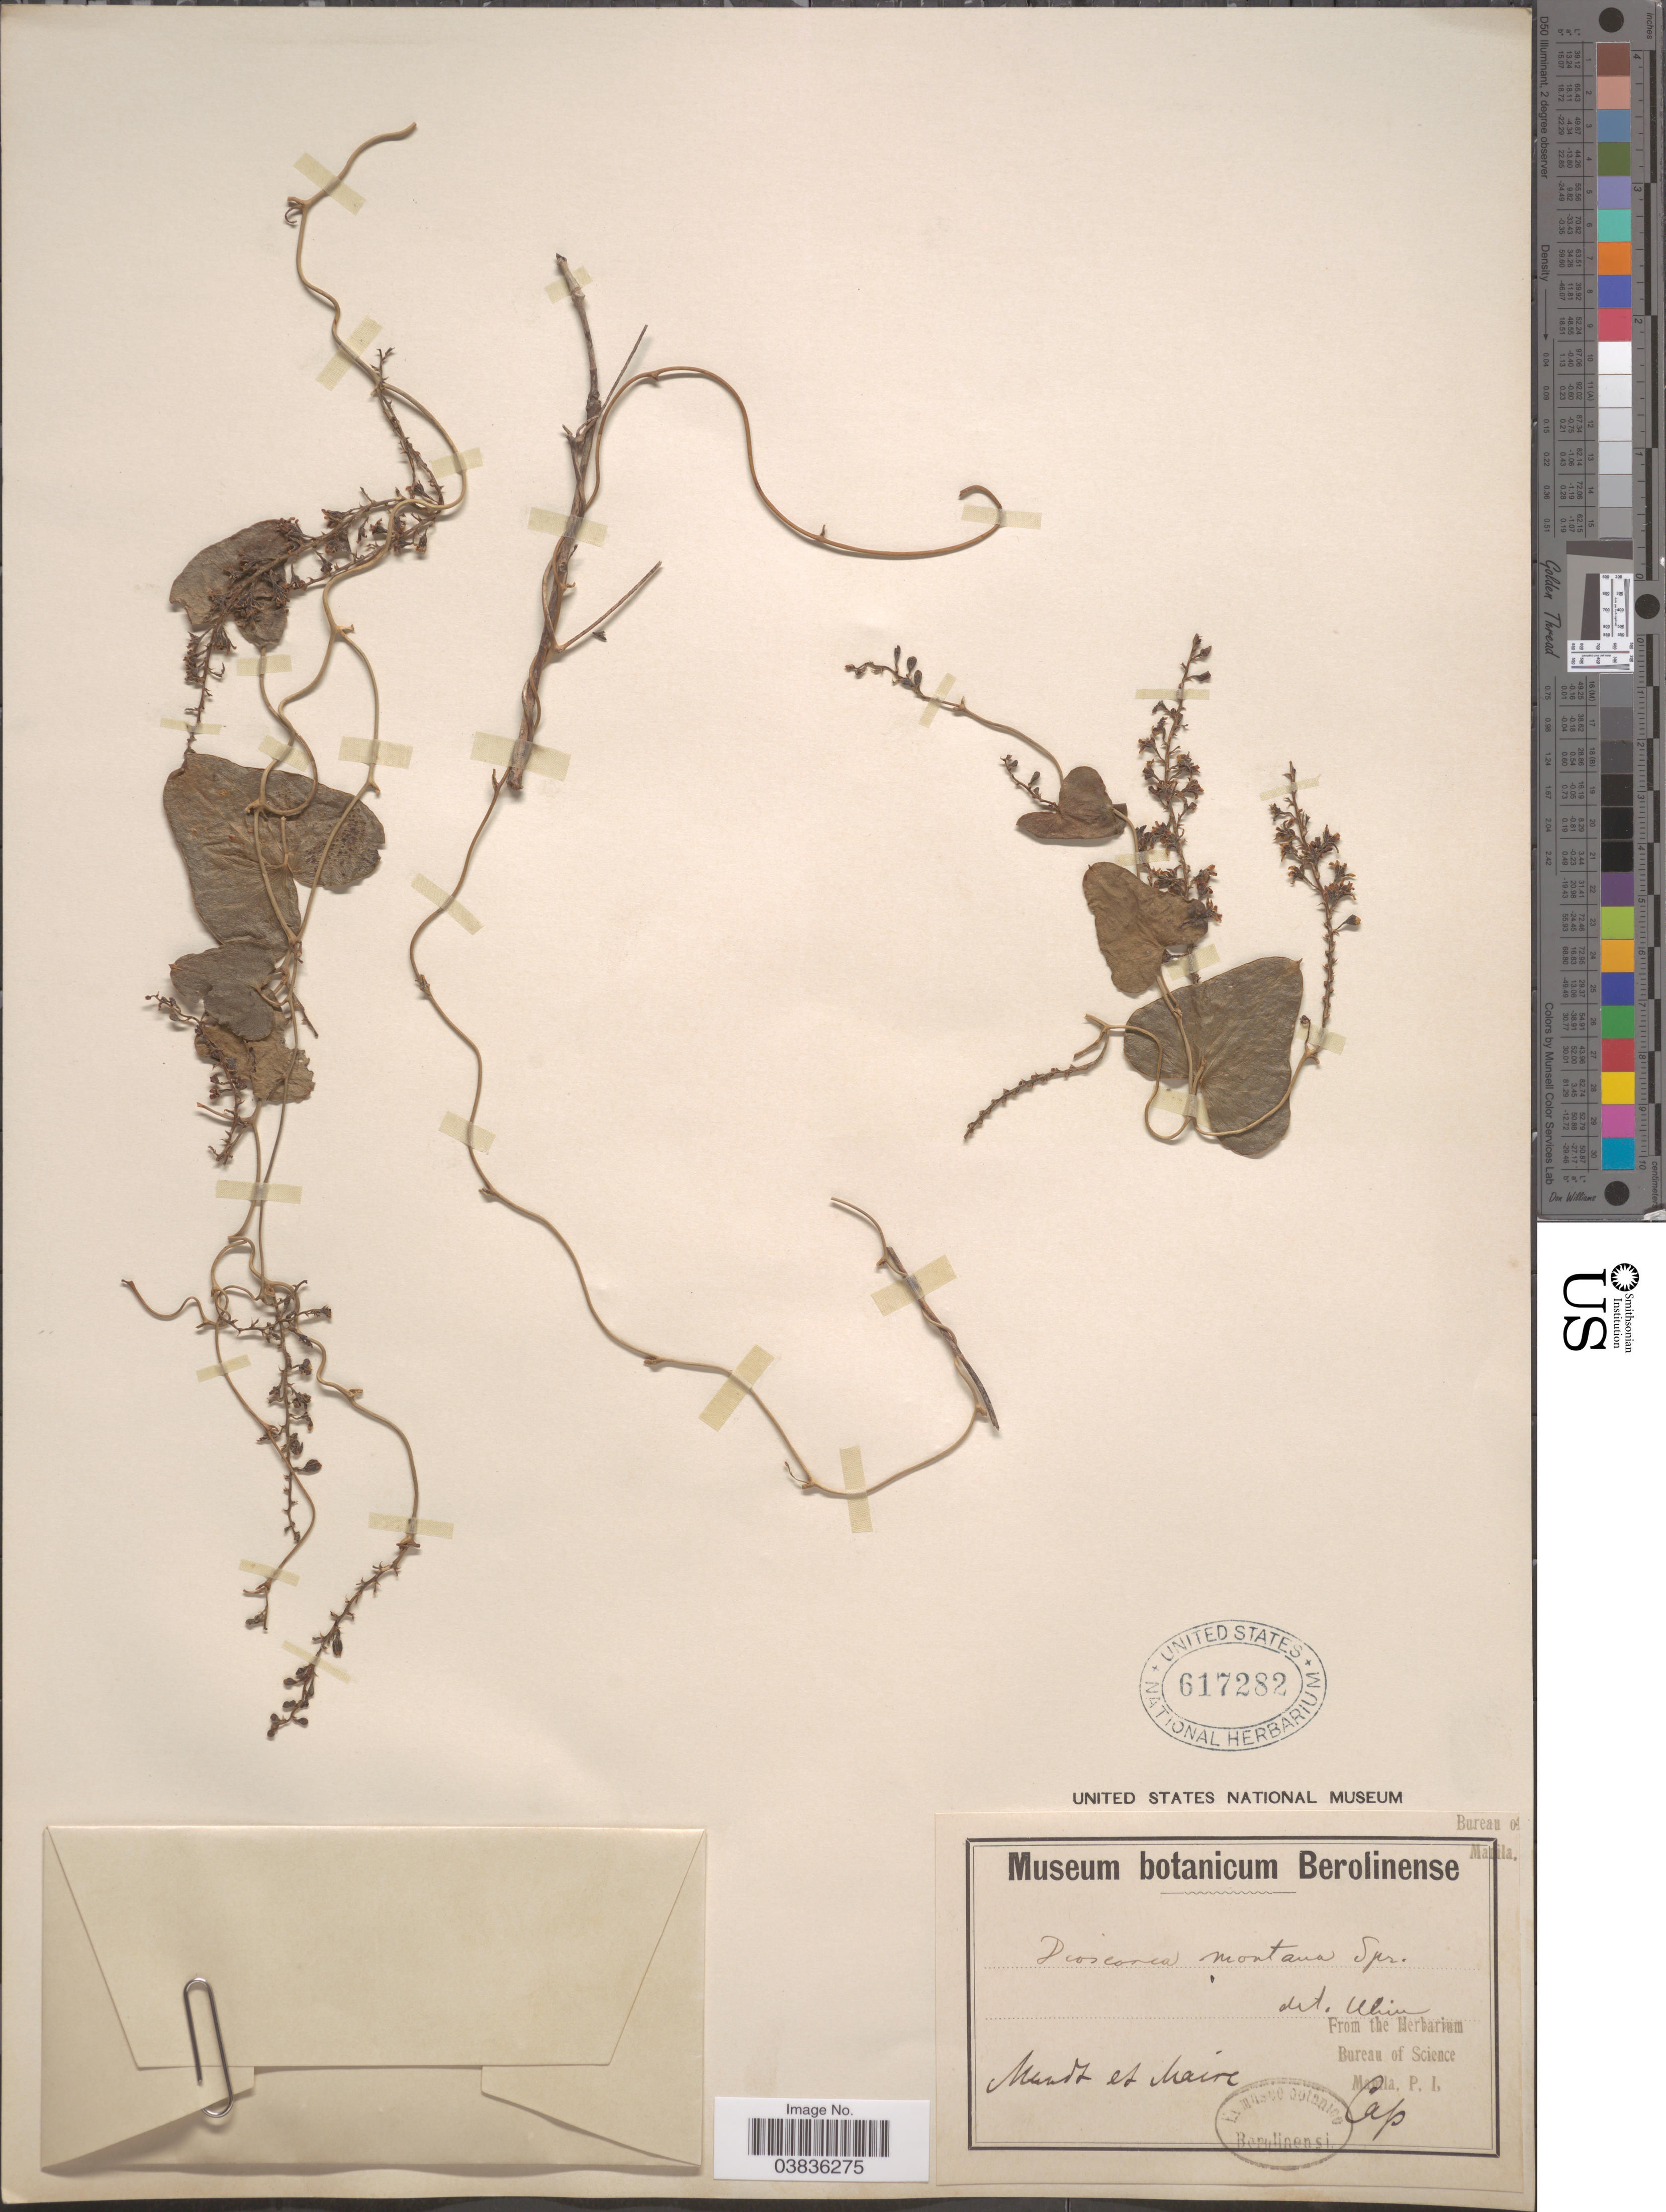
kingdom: Plantae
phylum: Tracheophyta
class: Liliopsida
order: Dioscoreales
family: Dioscoreaceae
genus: Dioscorea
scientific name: Dioscorea montana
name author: (Burch.) Spreng.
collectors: Mundt & Maire, --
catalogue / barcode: US 617282